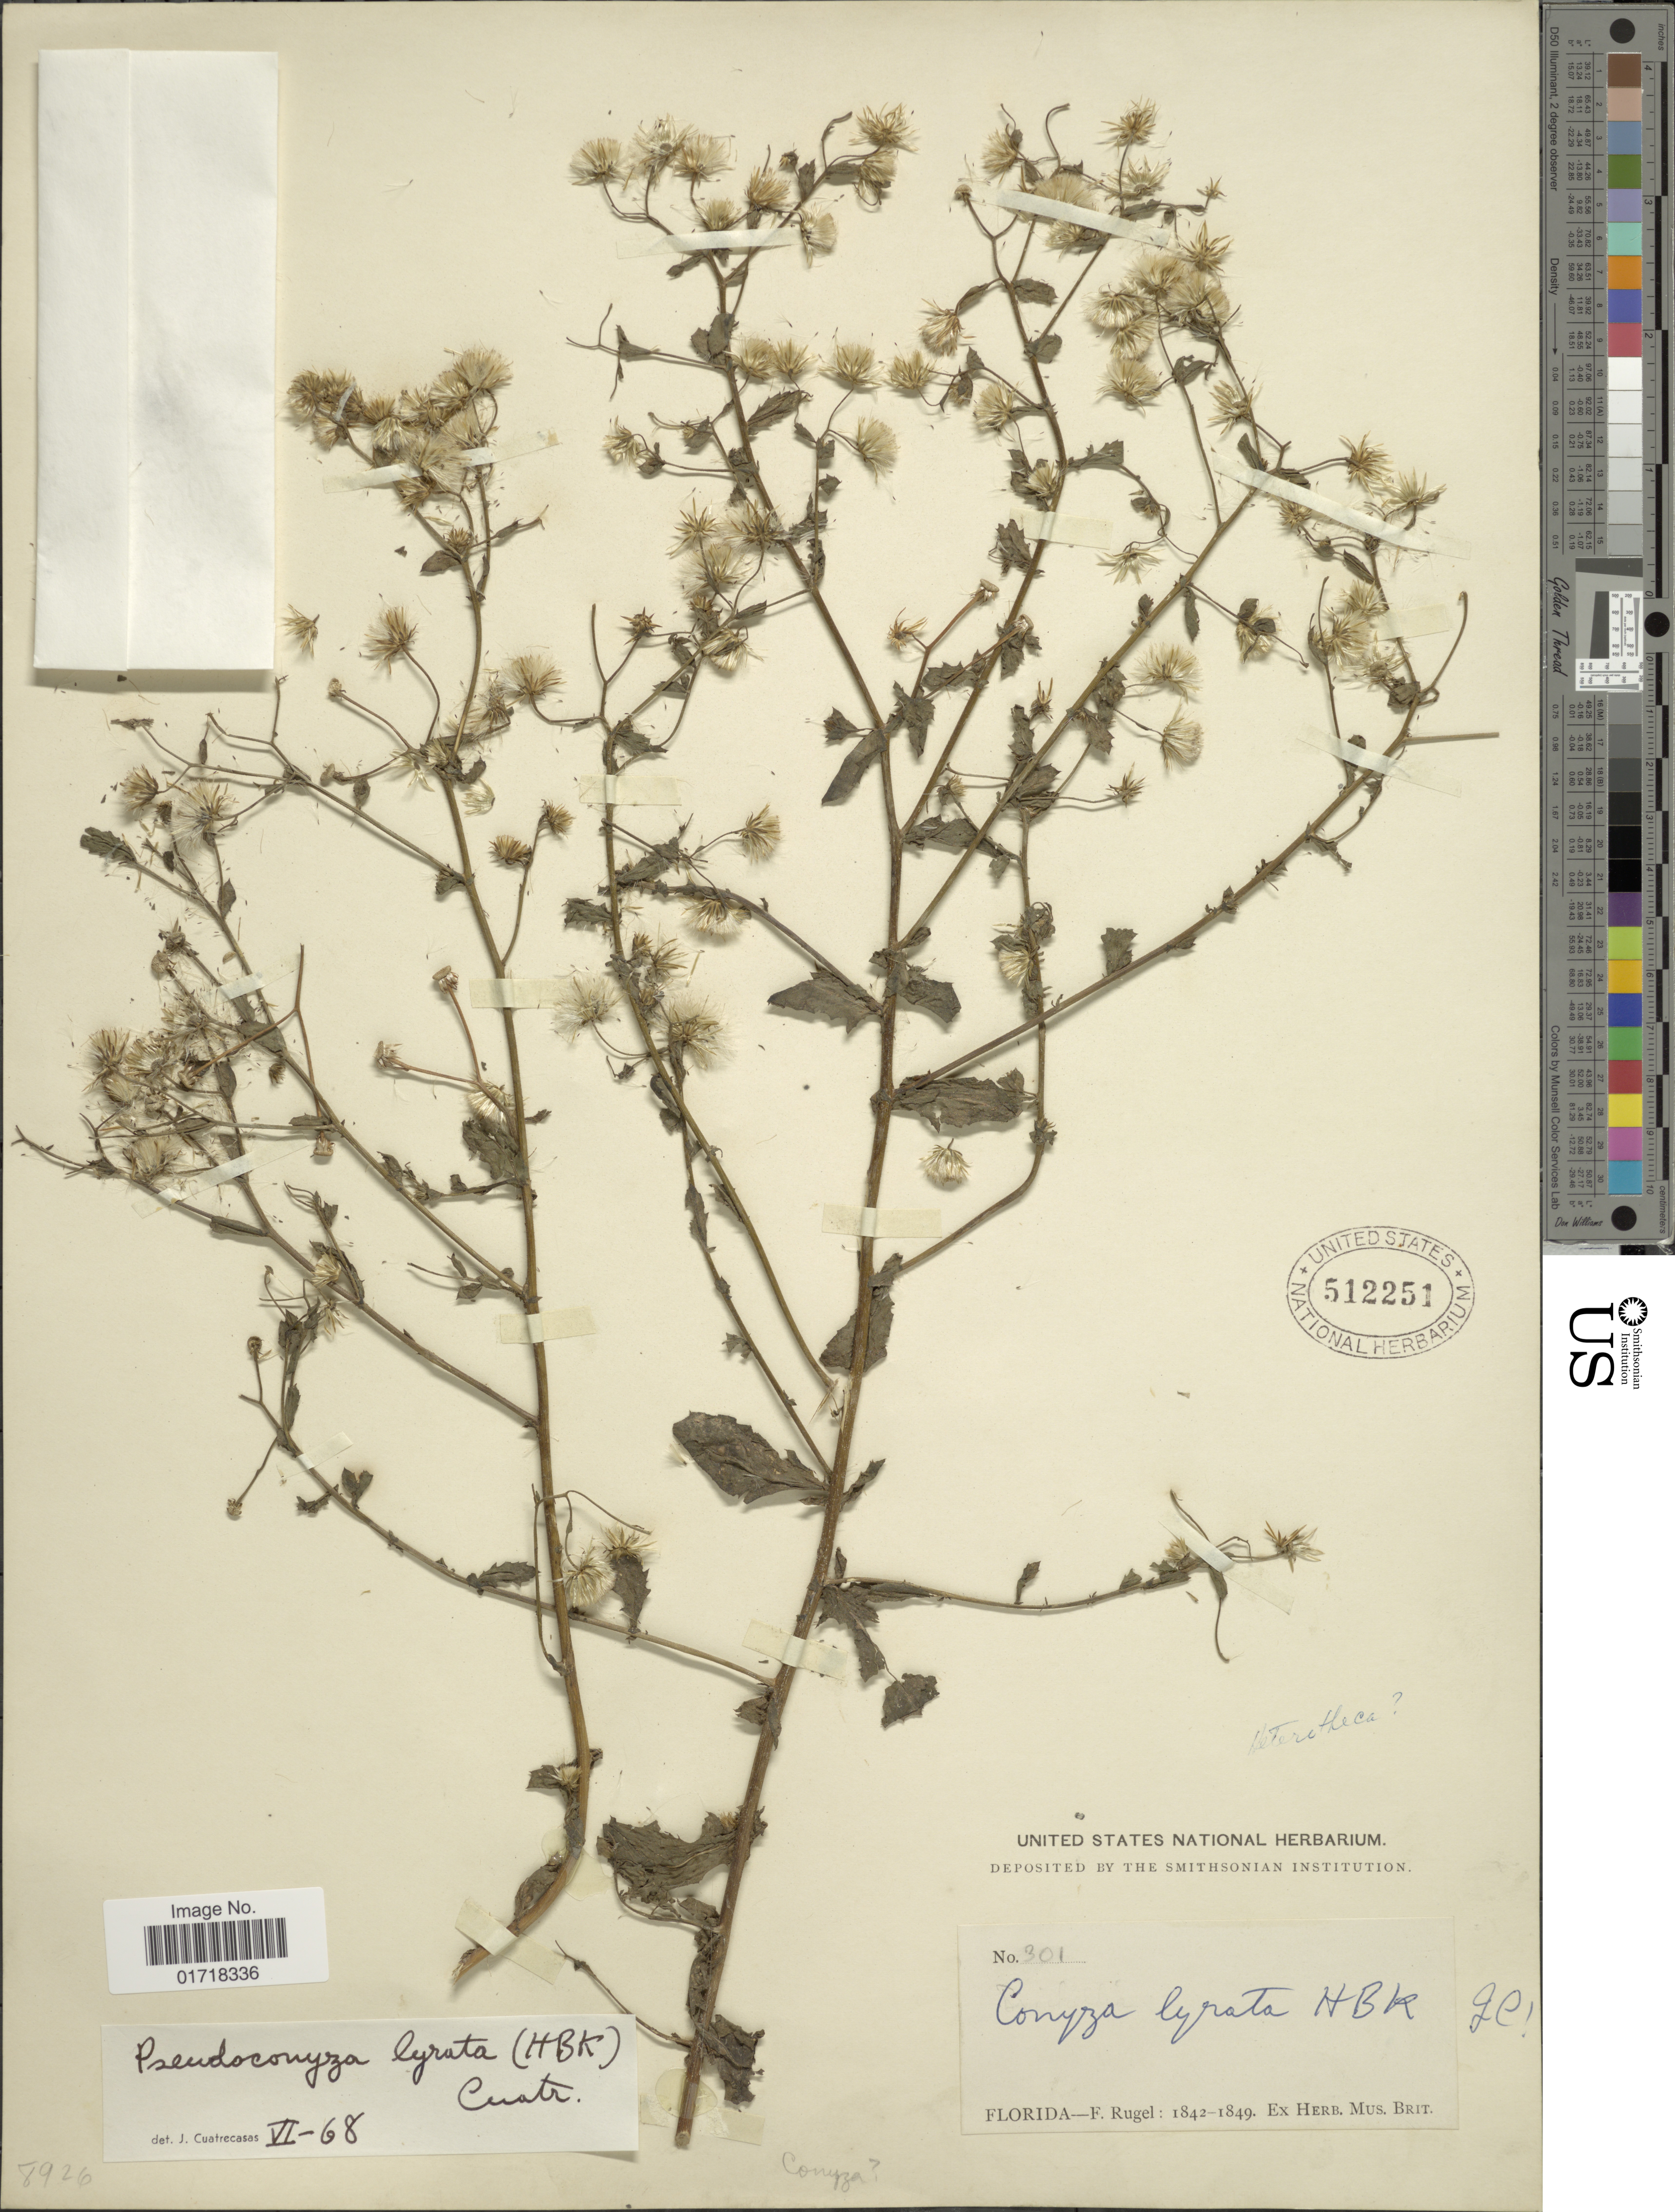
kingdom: Plantae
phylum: Tracheophyta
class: Magnoliopsida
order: Asterales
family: Asteraceae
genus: Pseudoconyza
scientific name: Pseudoconyza lyrata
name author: (Kunth) Cuatrec.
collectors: F. Rugel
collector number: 301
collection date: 1842/1849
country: United States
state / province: Florida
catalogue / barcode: US 512251